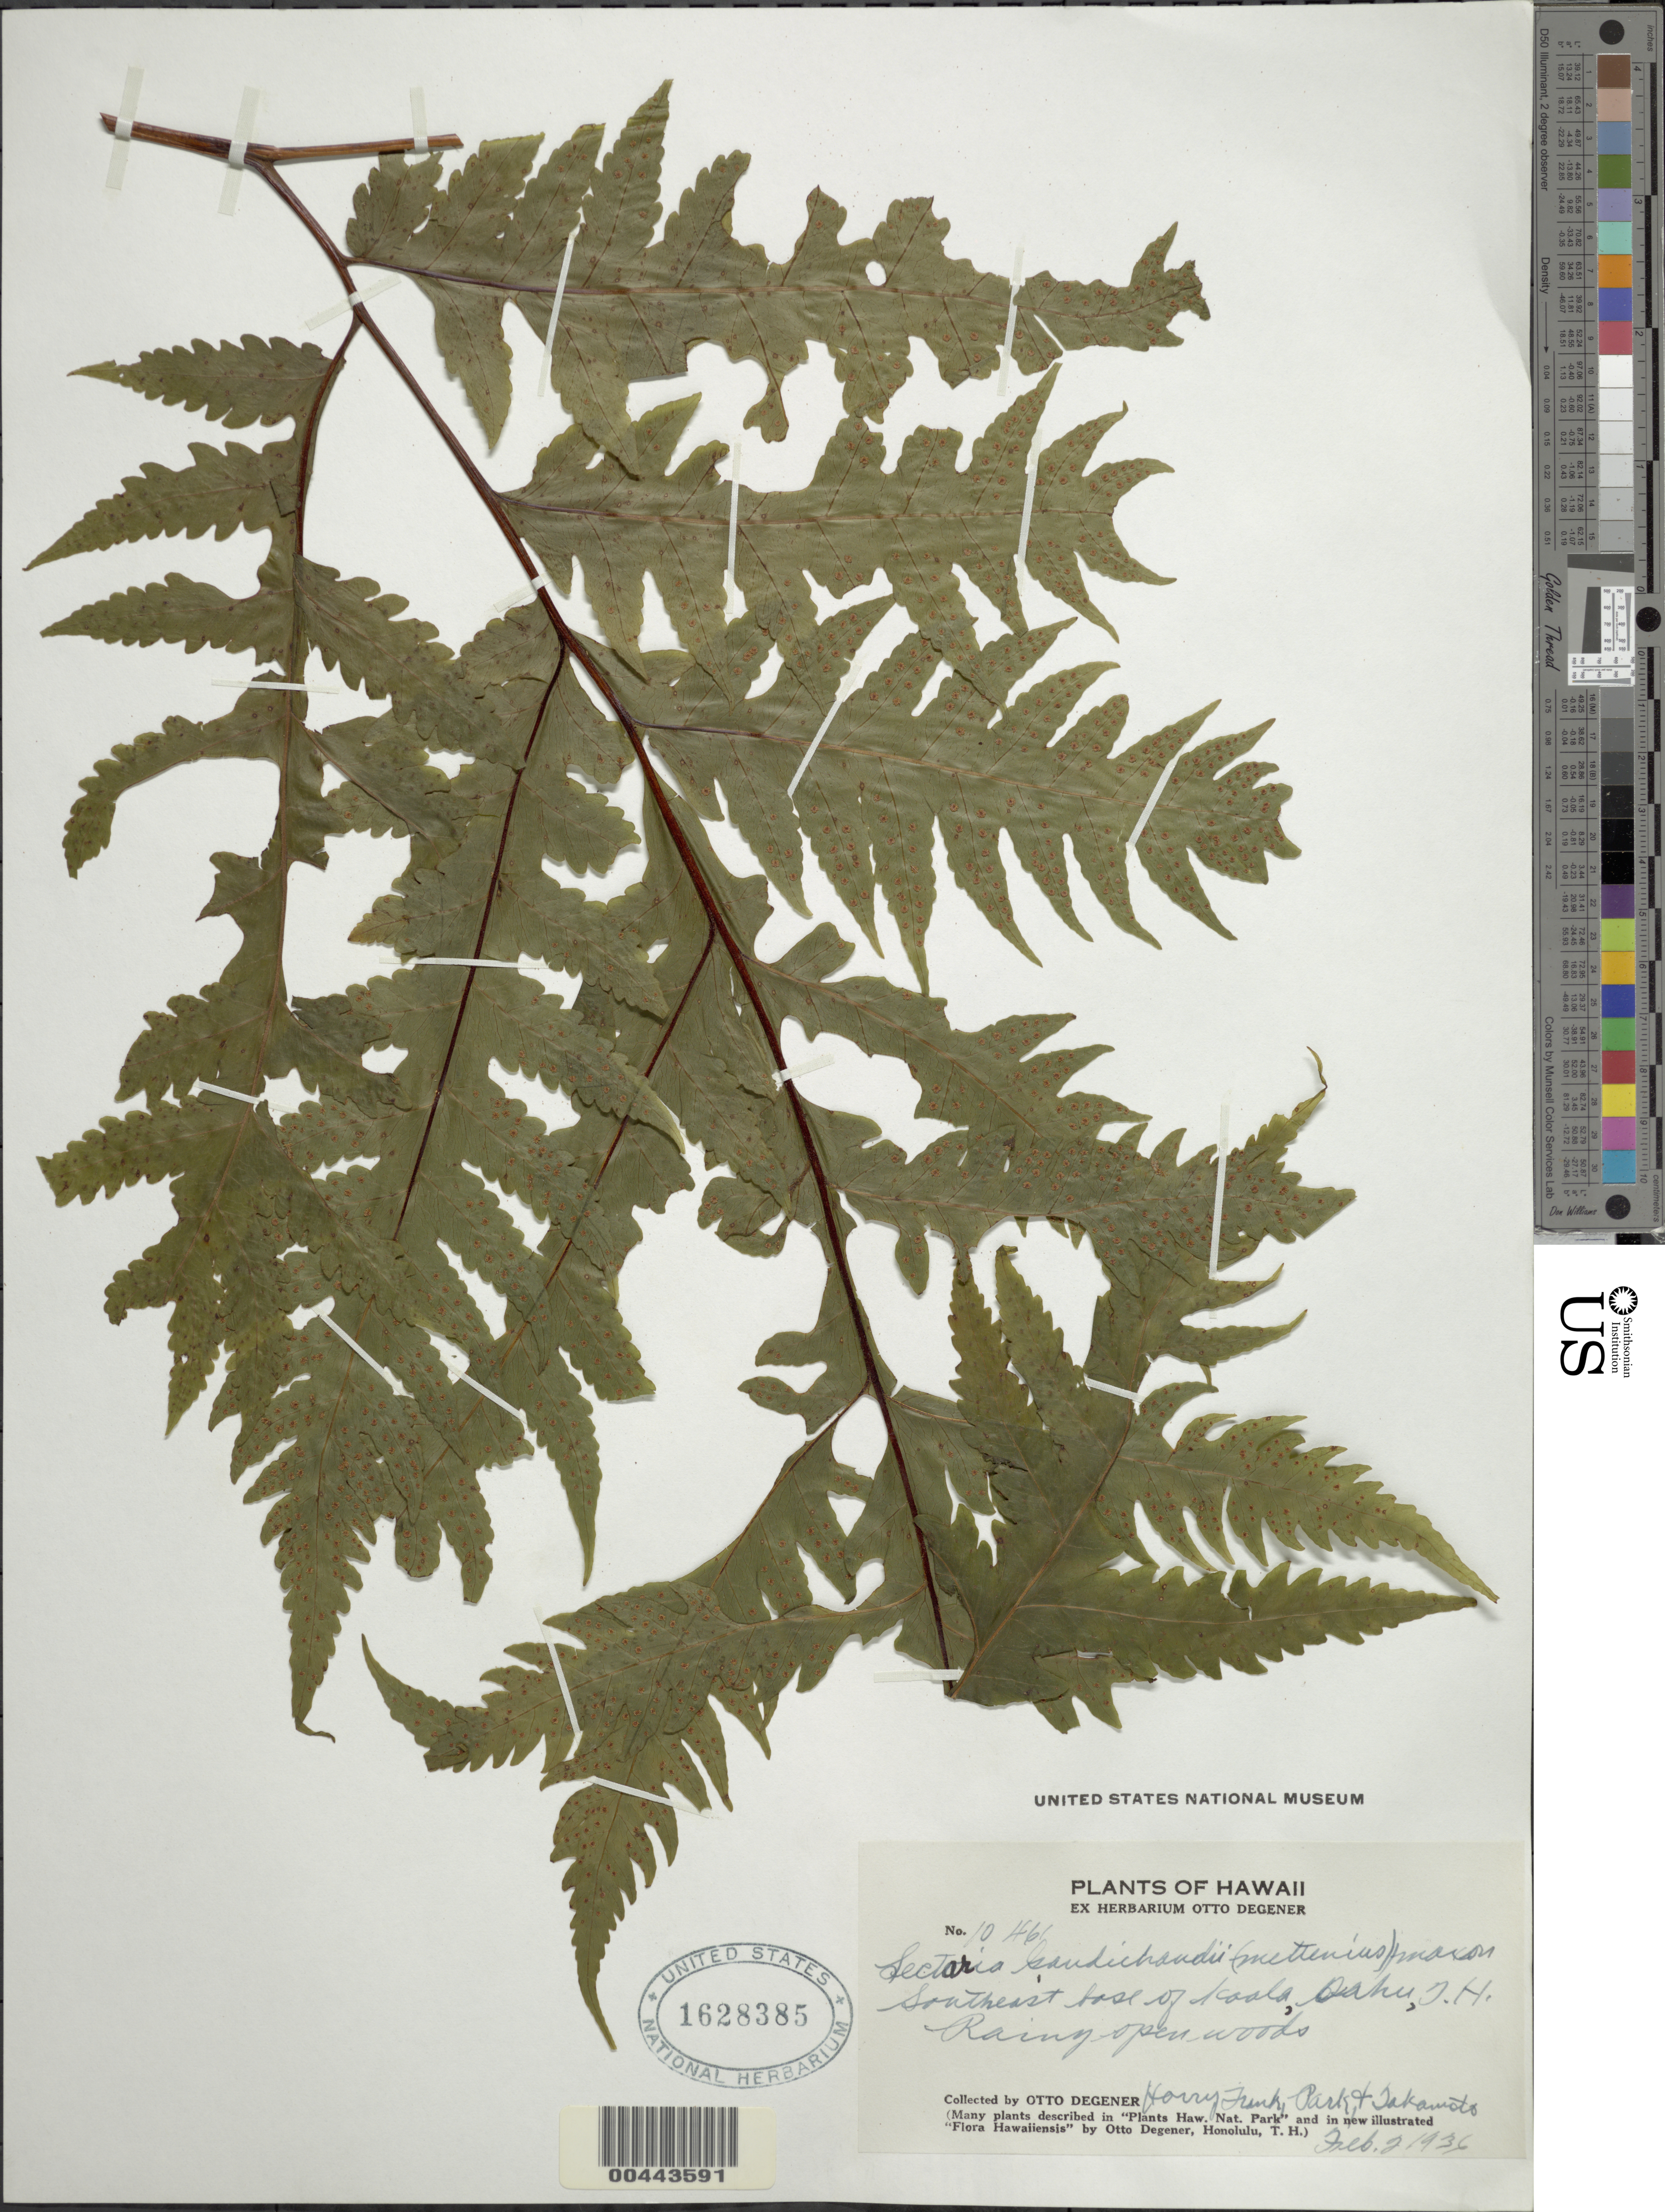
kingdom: Plantae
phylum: Tracheophyta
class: Polypodiopsida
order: Polypodiales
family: Tectariaceae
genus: Tectaria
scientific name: Tectaria gaudichaudii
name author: (Mett.) Maxon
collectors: O. Degener, H. Frank & T. Park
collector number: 10461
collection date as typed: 2 Feb 1936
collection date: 1936-02-02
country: United States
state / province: Hawaii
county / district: Honolulu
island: Oahu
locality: SE base of Kaala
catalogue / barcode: US 1628385